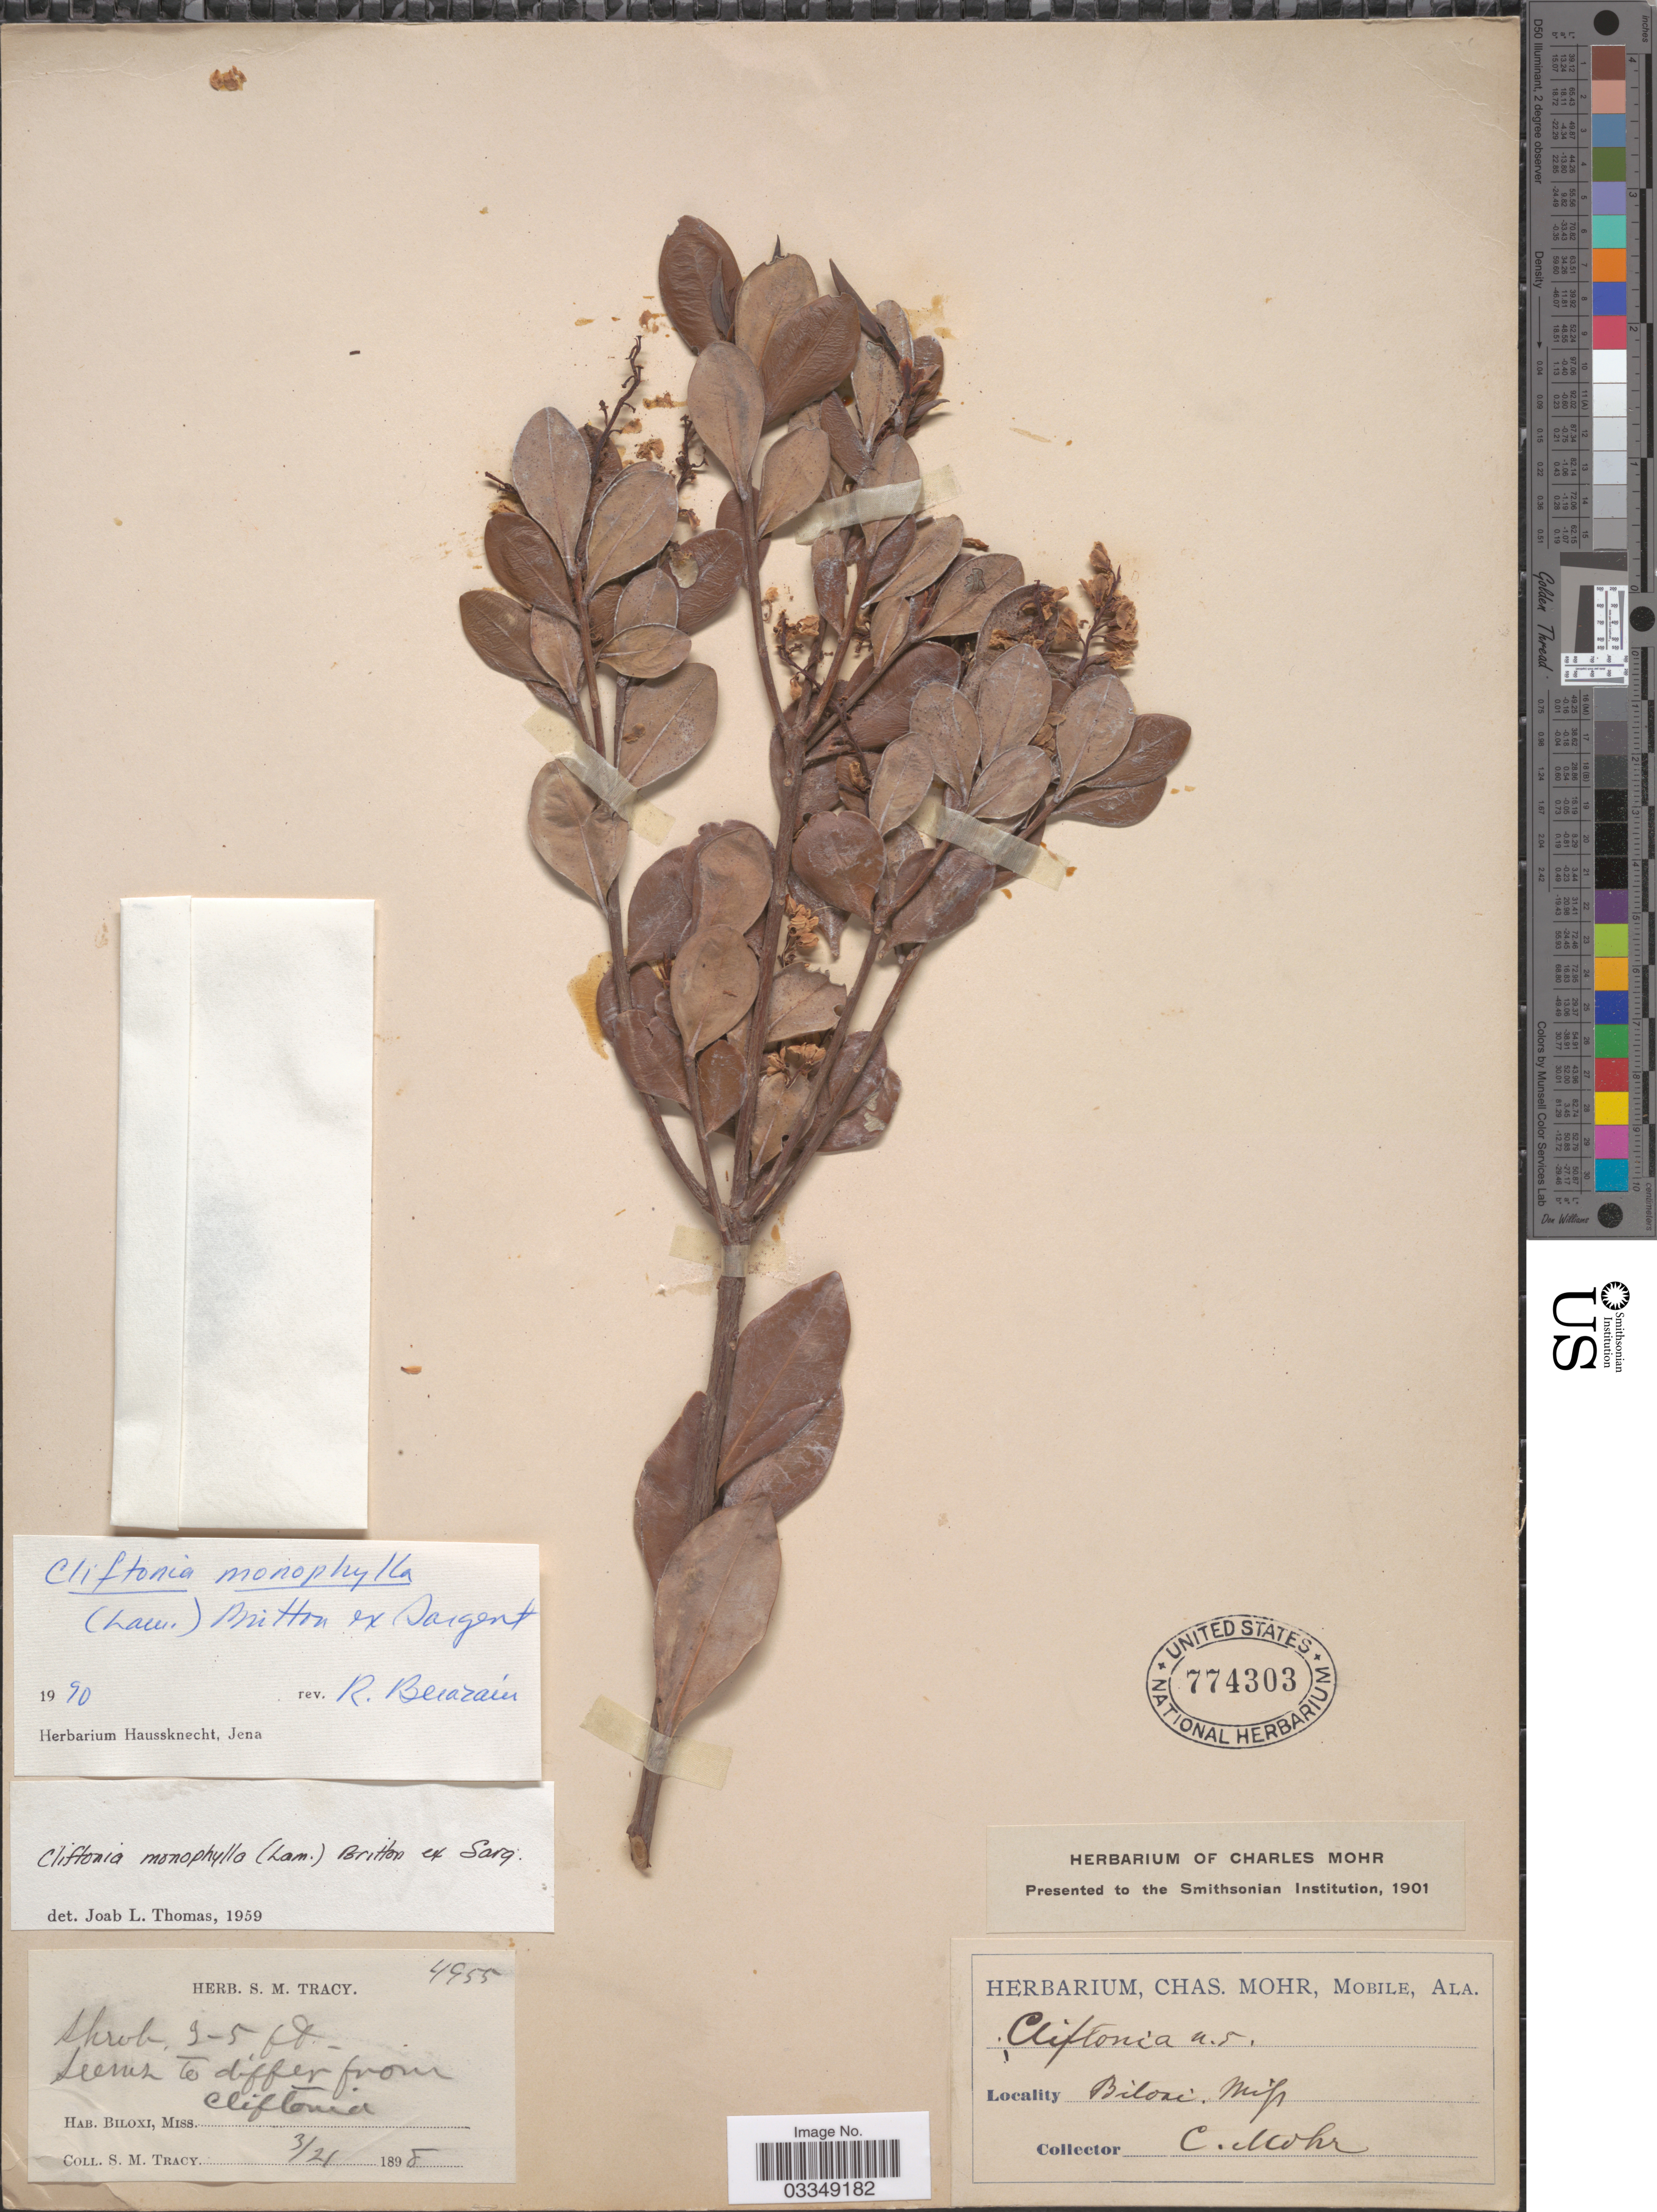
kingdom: Plantae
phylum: Tracheophyta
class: Magnoliopsida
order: Ericales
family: Cyrillaceae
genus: Cliftonia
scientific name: Cliftonia monophylla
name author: (Lam.) Britton ex Sarg.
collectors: S. M. Tracy & C. Mohr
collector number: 4955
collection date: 1898-03-21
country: United States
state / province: Mississippi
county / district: Harrison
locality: Biloxi.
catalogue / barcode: US 774303